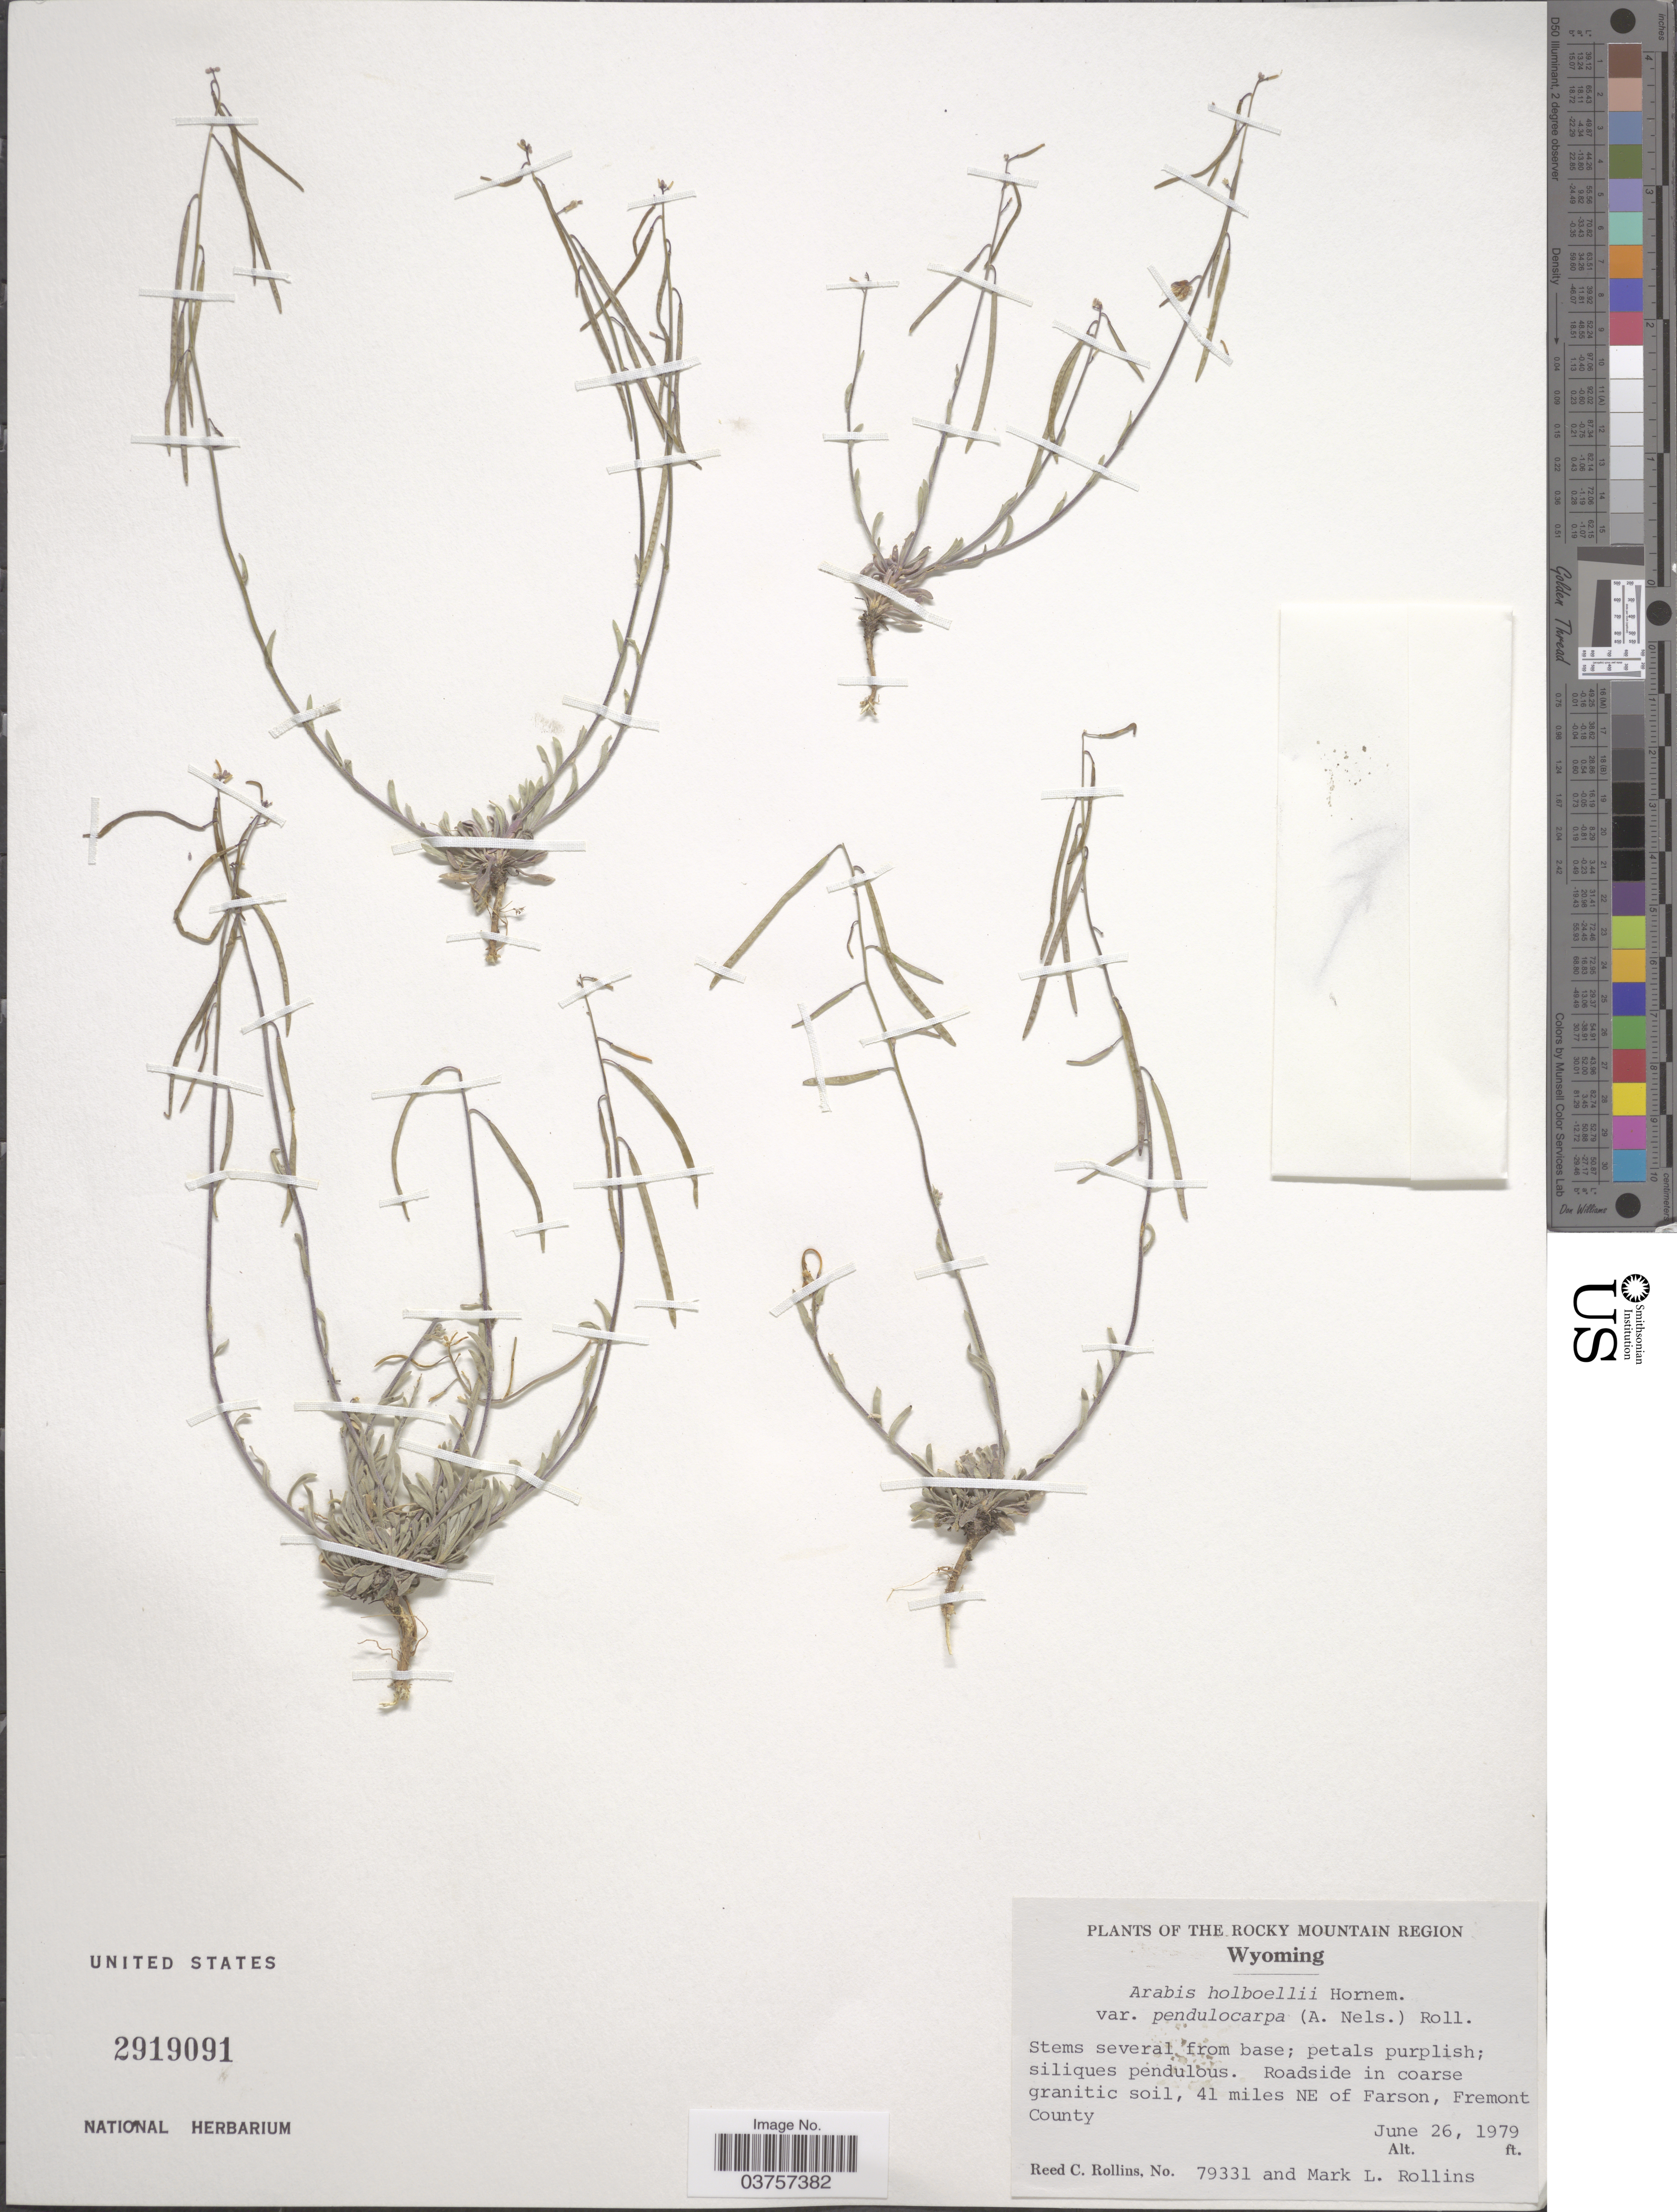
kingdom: Plantae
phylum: Tracheophyta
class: Magnoliopsida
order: Brassicales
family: Brassicaceae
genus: Arabis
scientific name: Arabis holboellii var. pendulocarpa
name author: (A. Nelson) Rollins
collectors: R. C. Rollins & M. Rollins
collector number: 79331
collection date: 1979-06-26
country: United States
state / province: Wyoming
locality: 41 miles NE of Farson, Fremont County.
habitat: roadside in coarse granitic soil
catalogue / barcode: US 2919091